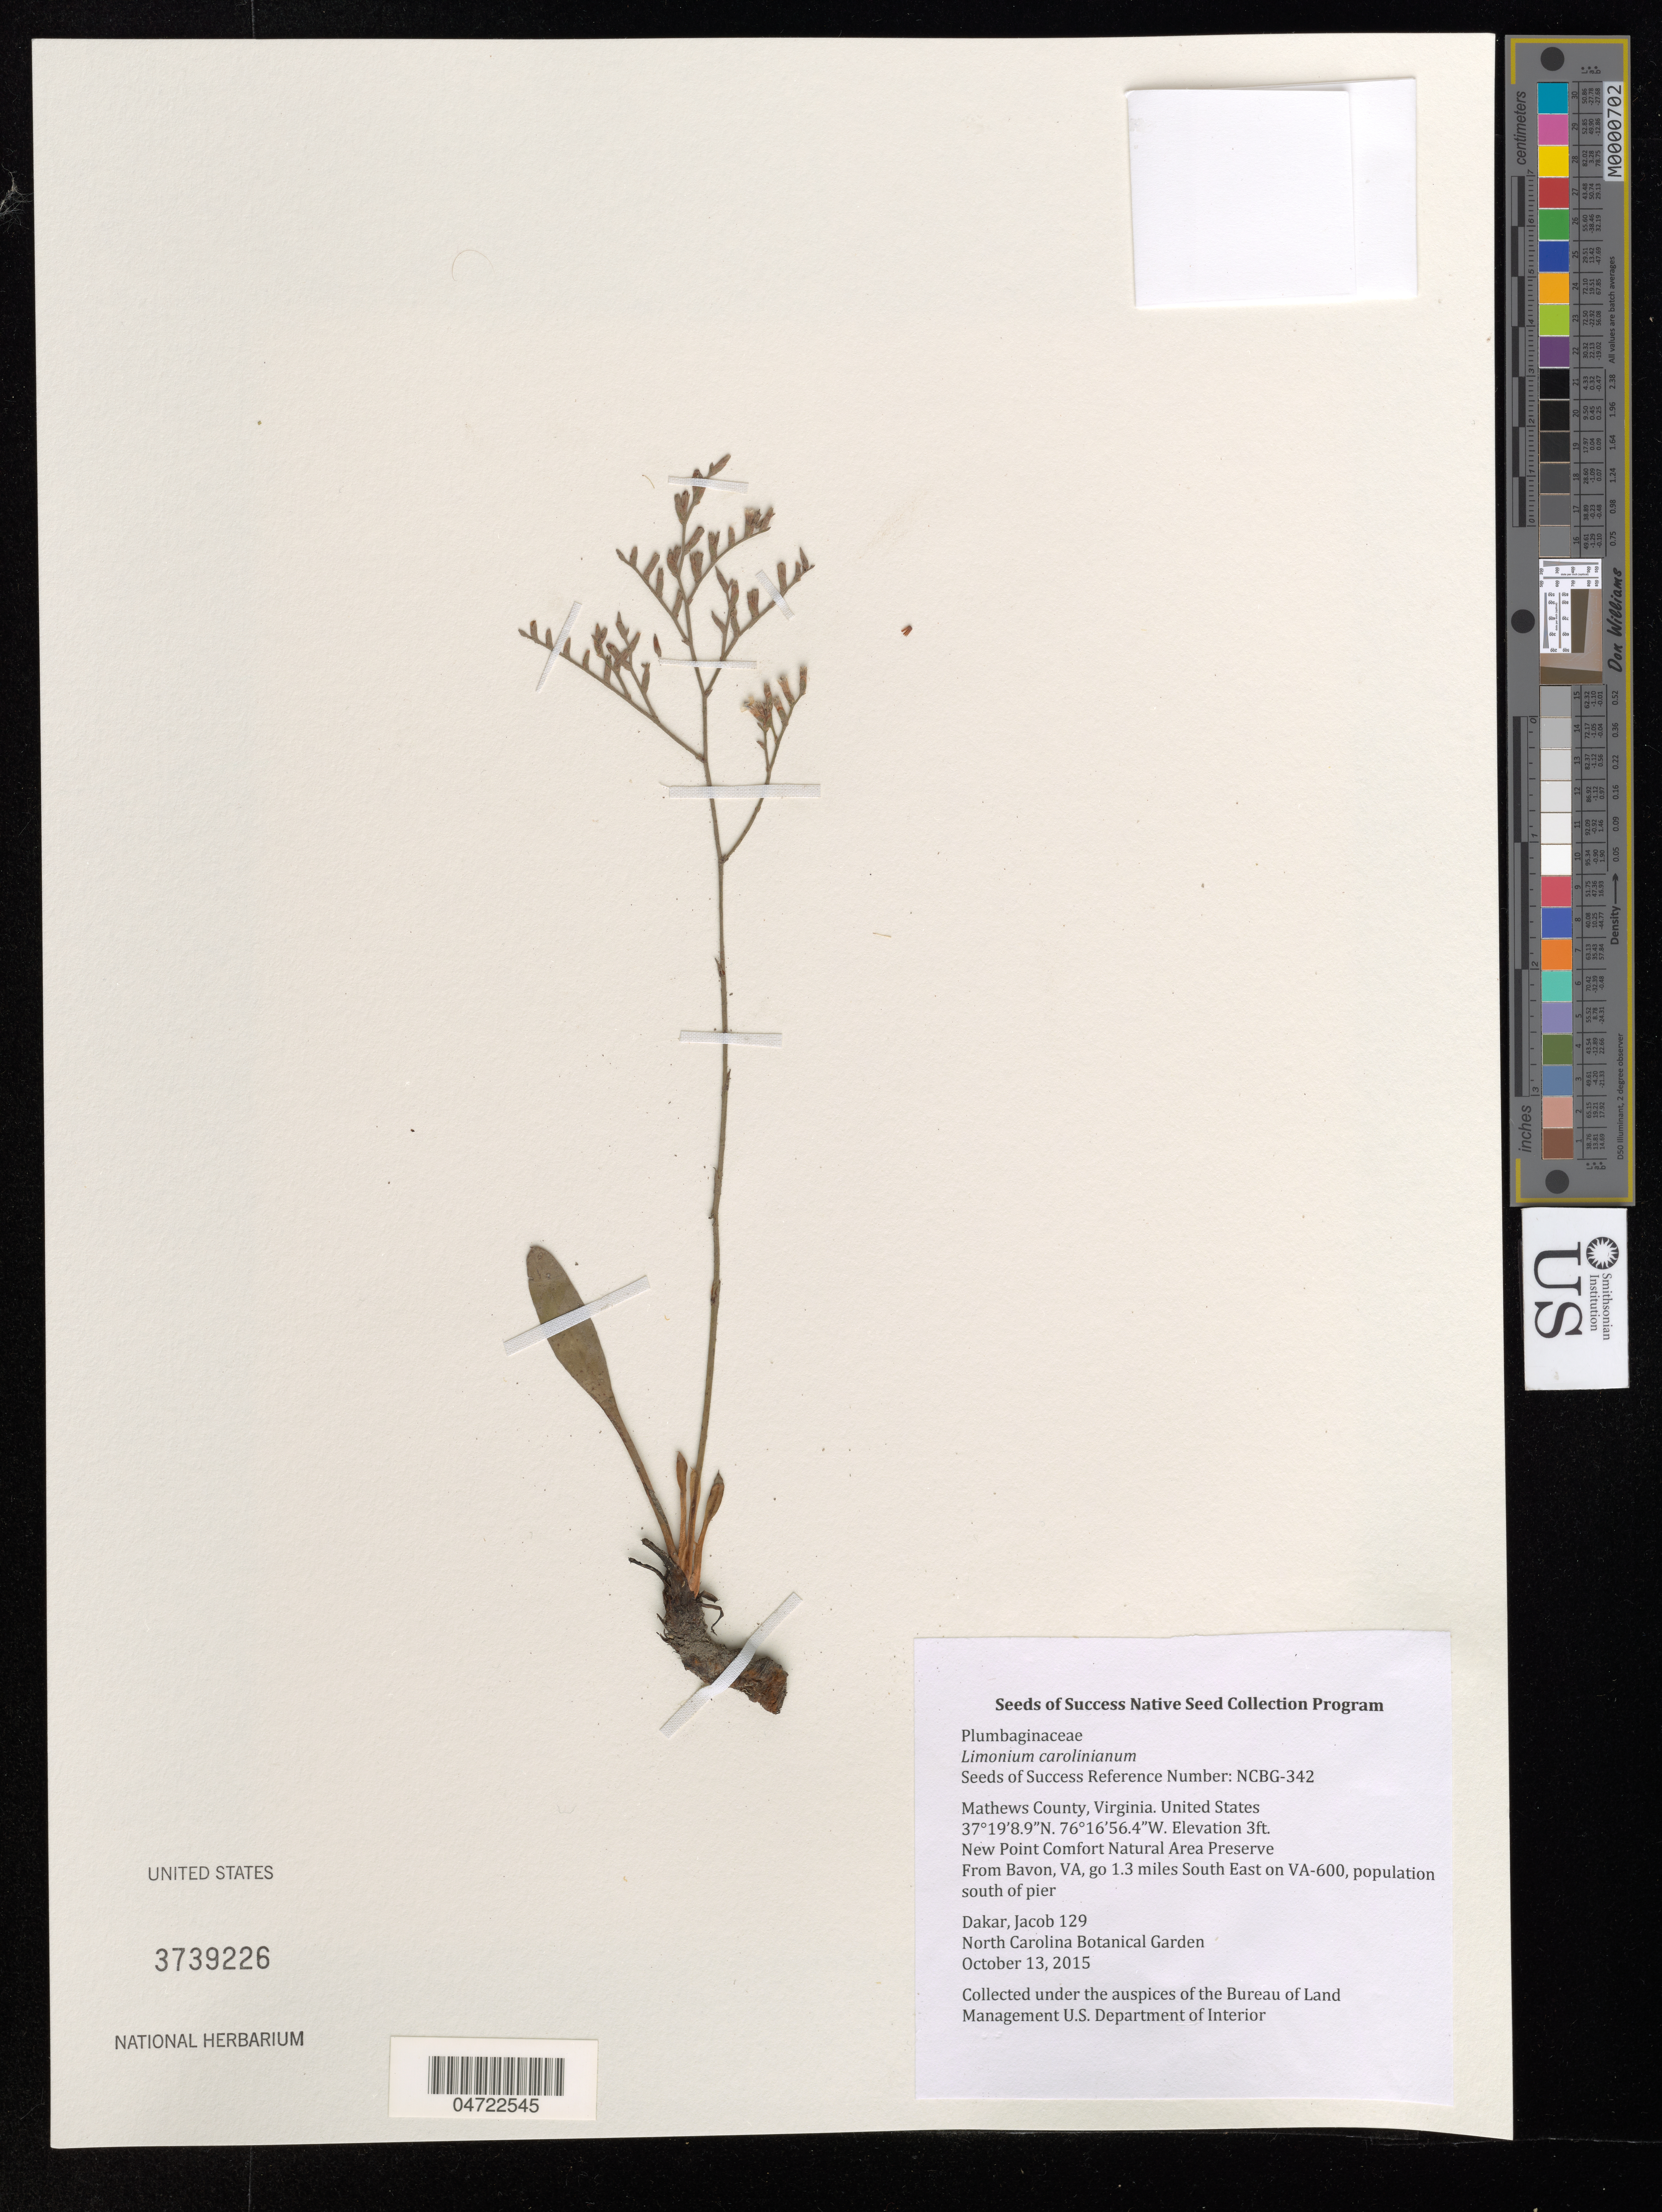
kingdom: Plantae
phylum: Tracheophyta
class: Magnoliopsida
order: Caryophyllales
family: Plumbaginaceae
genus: Limonium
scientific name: Limonium carolinianum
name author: (Walter) Britton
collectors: J. Dakar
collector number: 129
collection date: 2015-10-13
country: United States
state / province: Virginia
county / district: Mathews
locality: Mathews County. New Point Comfort Natural Area Preserve. From Bavon, VA, go 1.3 miles South East on VA-600, population south of pier.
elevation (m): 1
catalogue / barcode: US 3739226